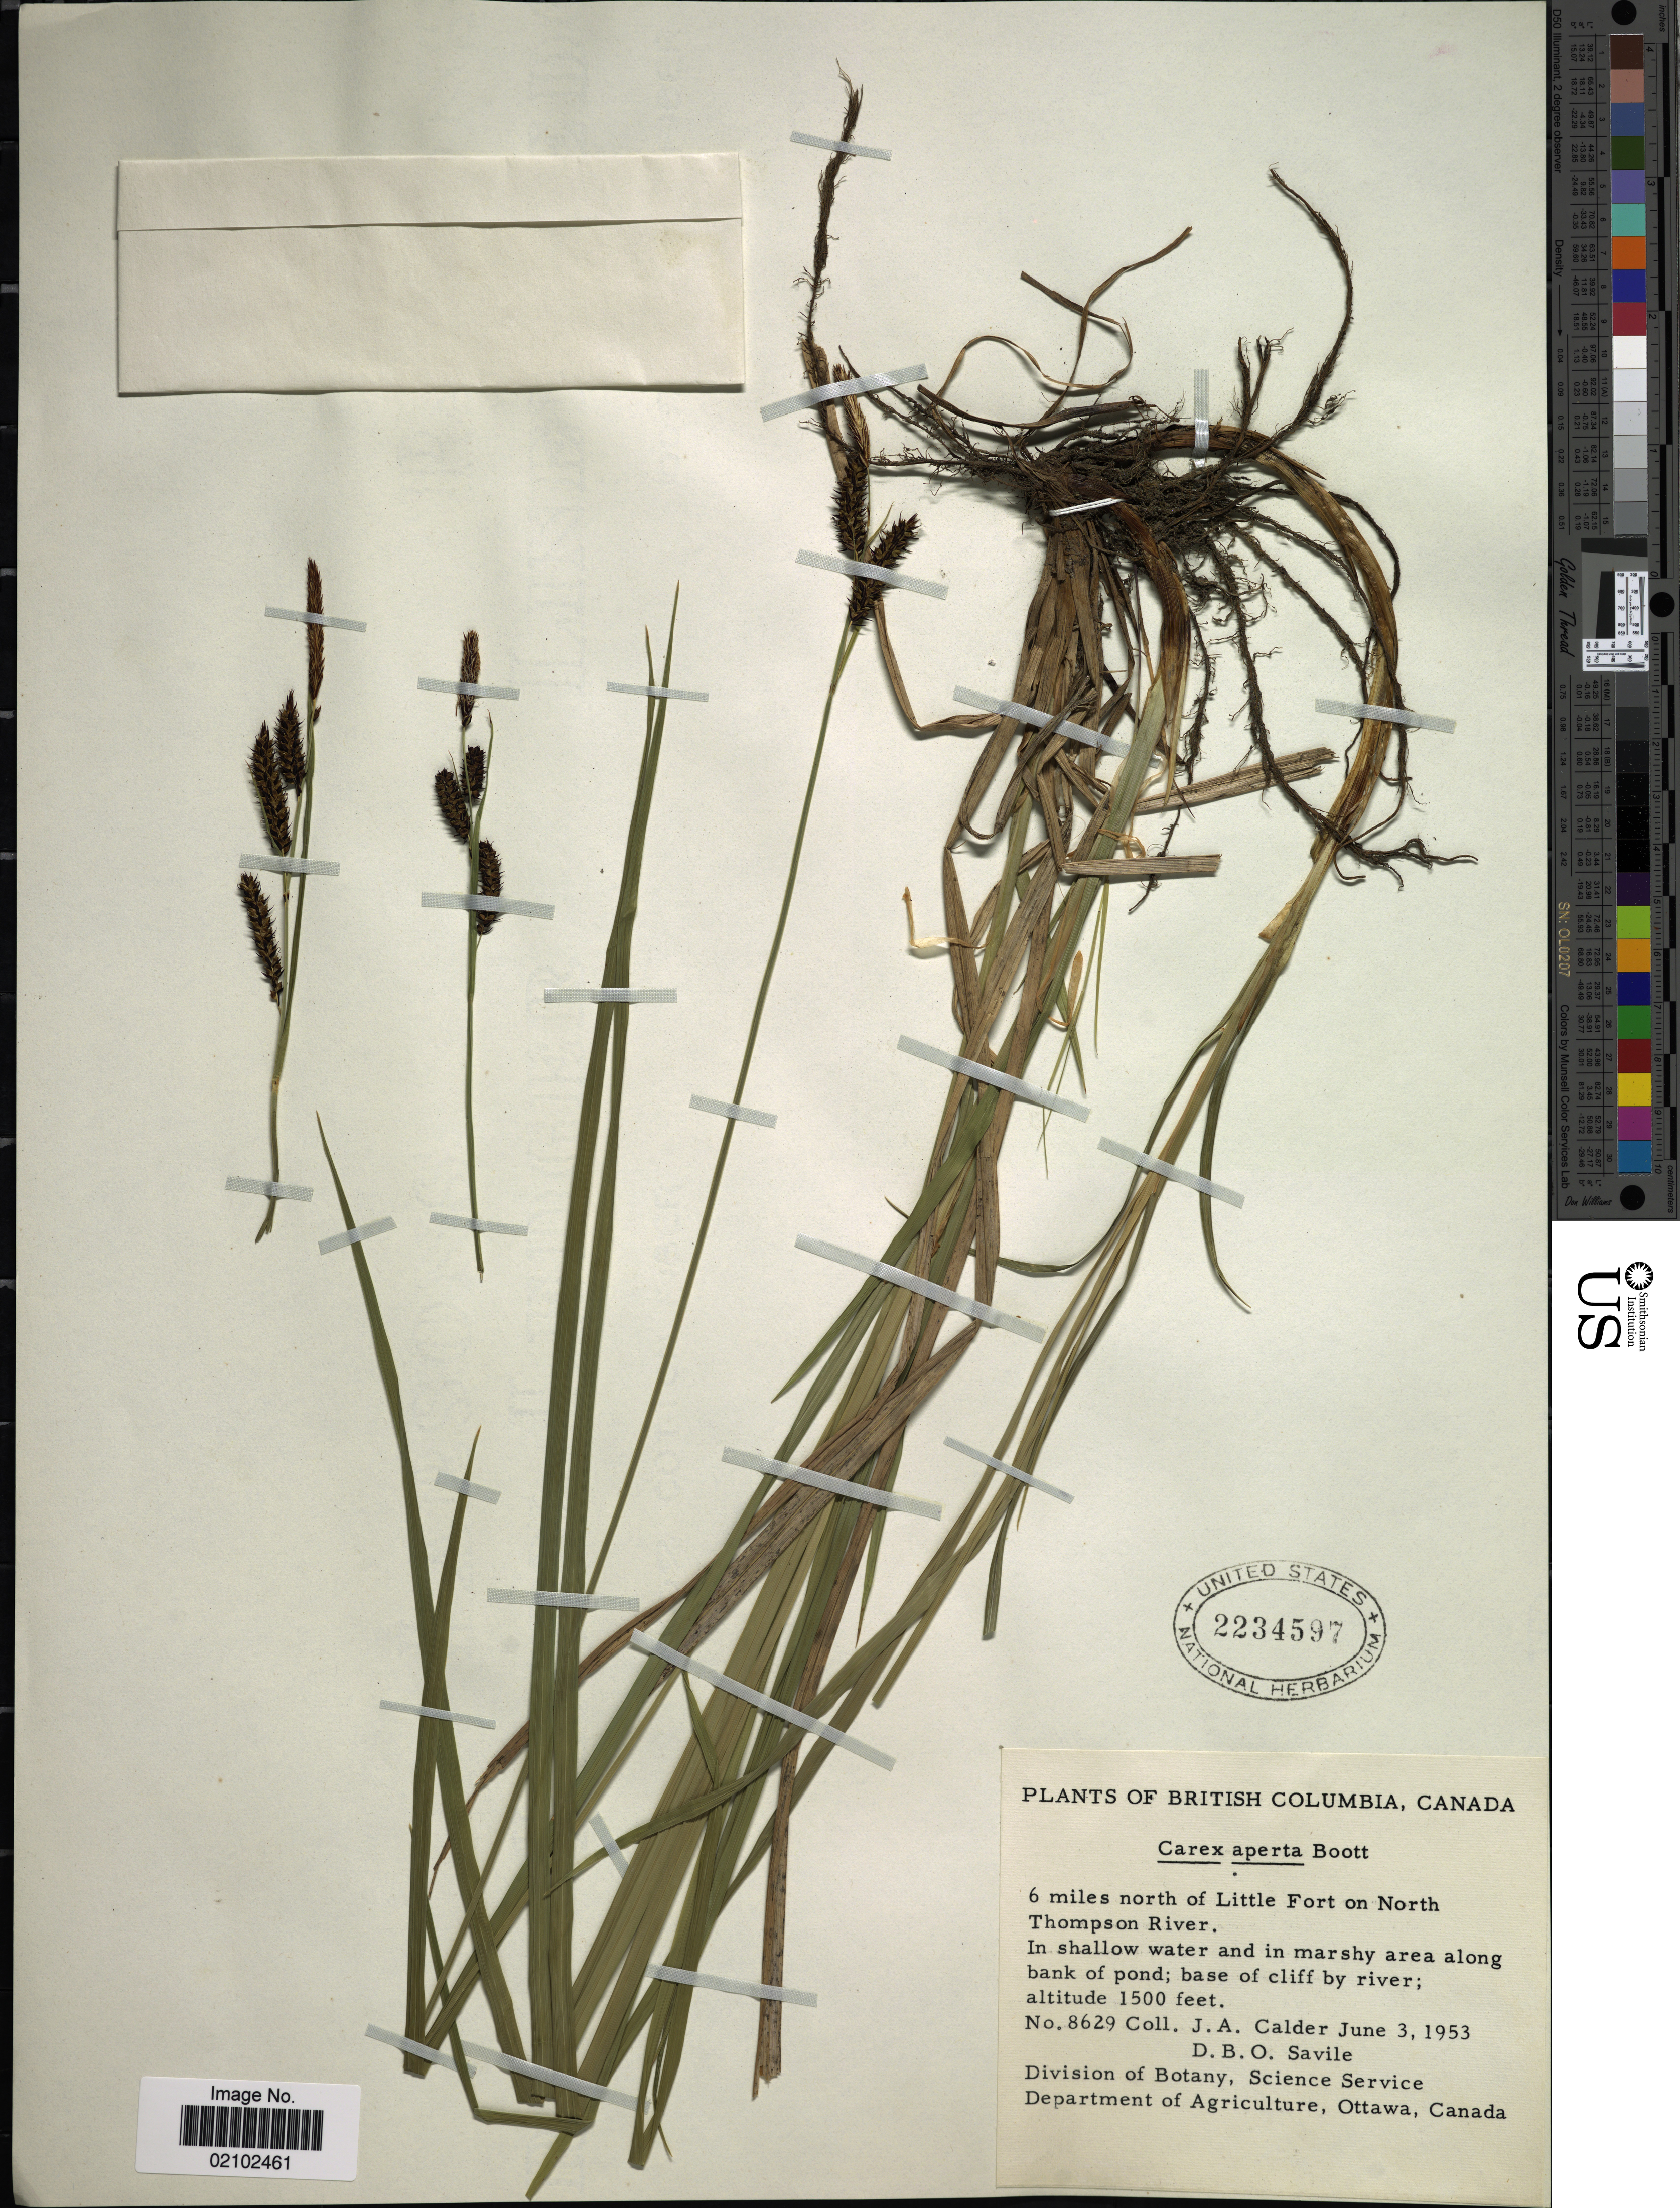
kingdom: Plantae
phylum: Tracheophyta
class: Liliopsida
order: Poales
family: Cyperaceae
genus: Carex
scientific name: Carex aperta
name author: Boott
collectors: J. A. Calder & D. Savile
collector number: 8629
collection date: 1953-06-03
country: Canada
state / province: British Columbia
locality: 6 miles north of Little Fort on North Thompson River. In shallow water and in marshy area along bank of pond; base of cliff by river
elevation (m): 457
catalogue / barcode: US 2234597